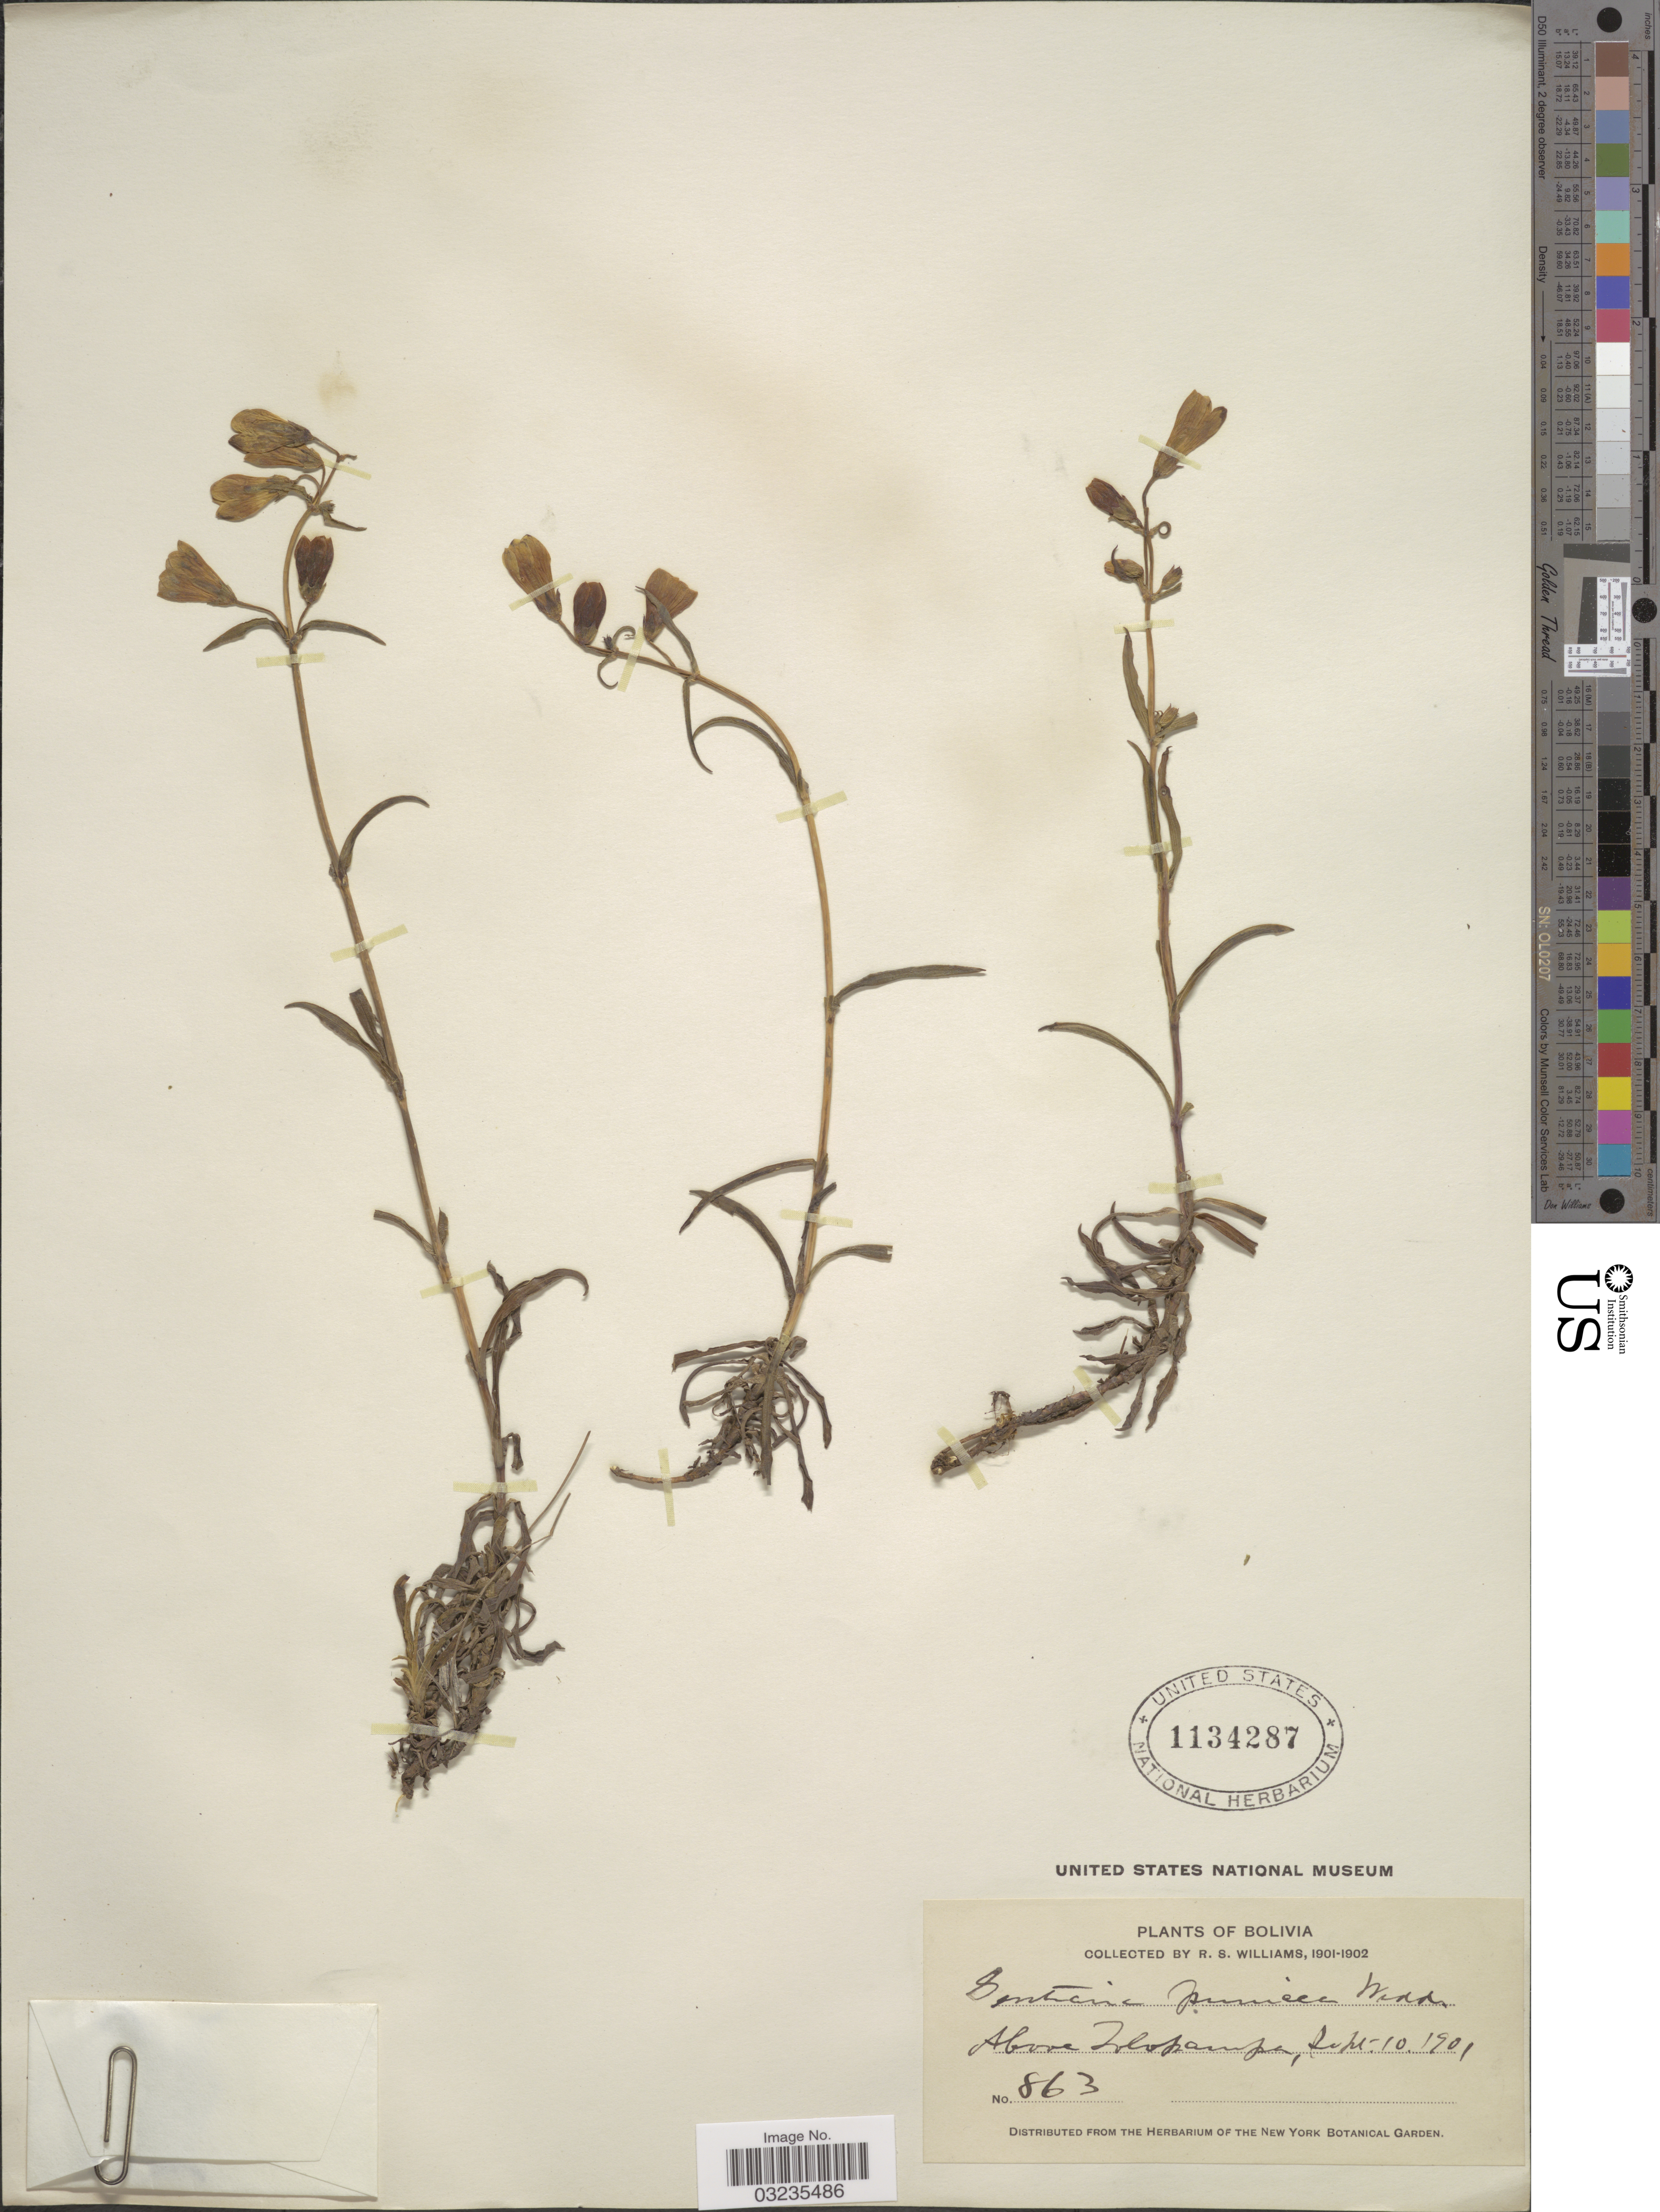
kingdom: Plantae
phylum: Tracheophyta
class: Magnoliopsida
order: Gentianales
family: Gentianaceae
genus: Gentiana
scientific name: Gentiana punicea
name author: Wedd.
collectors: R. S. Williams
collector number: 863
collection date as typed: Sept. 10, 1901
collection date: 1901-09-10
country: Bolivia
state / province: La Páz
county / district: Larecaja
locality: Above Tolapampa (on trail from Sorata to Mapiri)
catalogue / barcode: US 1134287